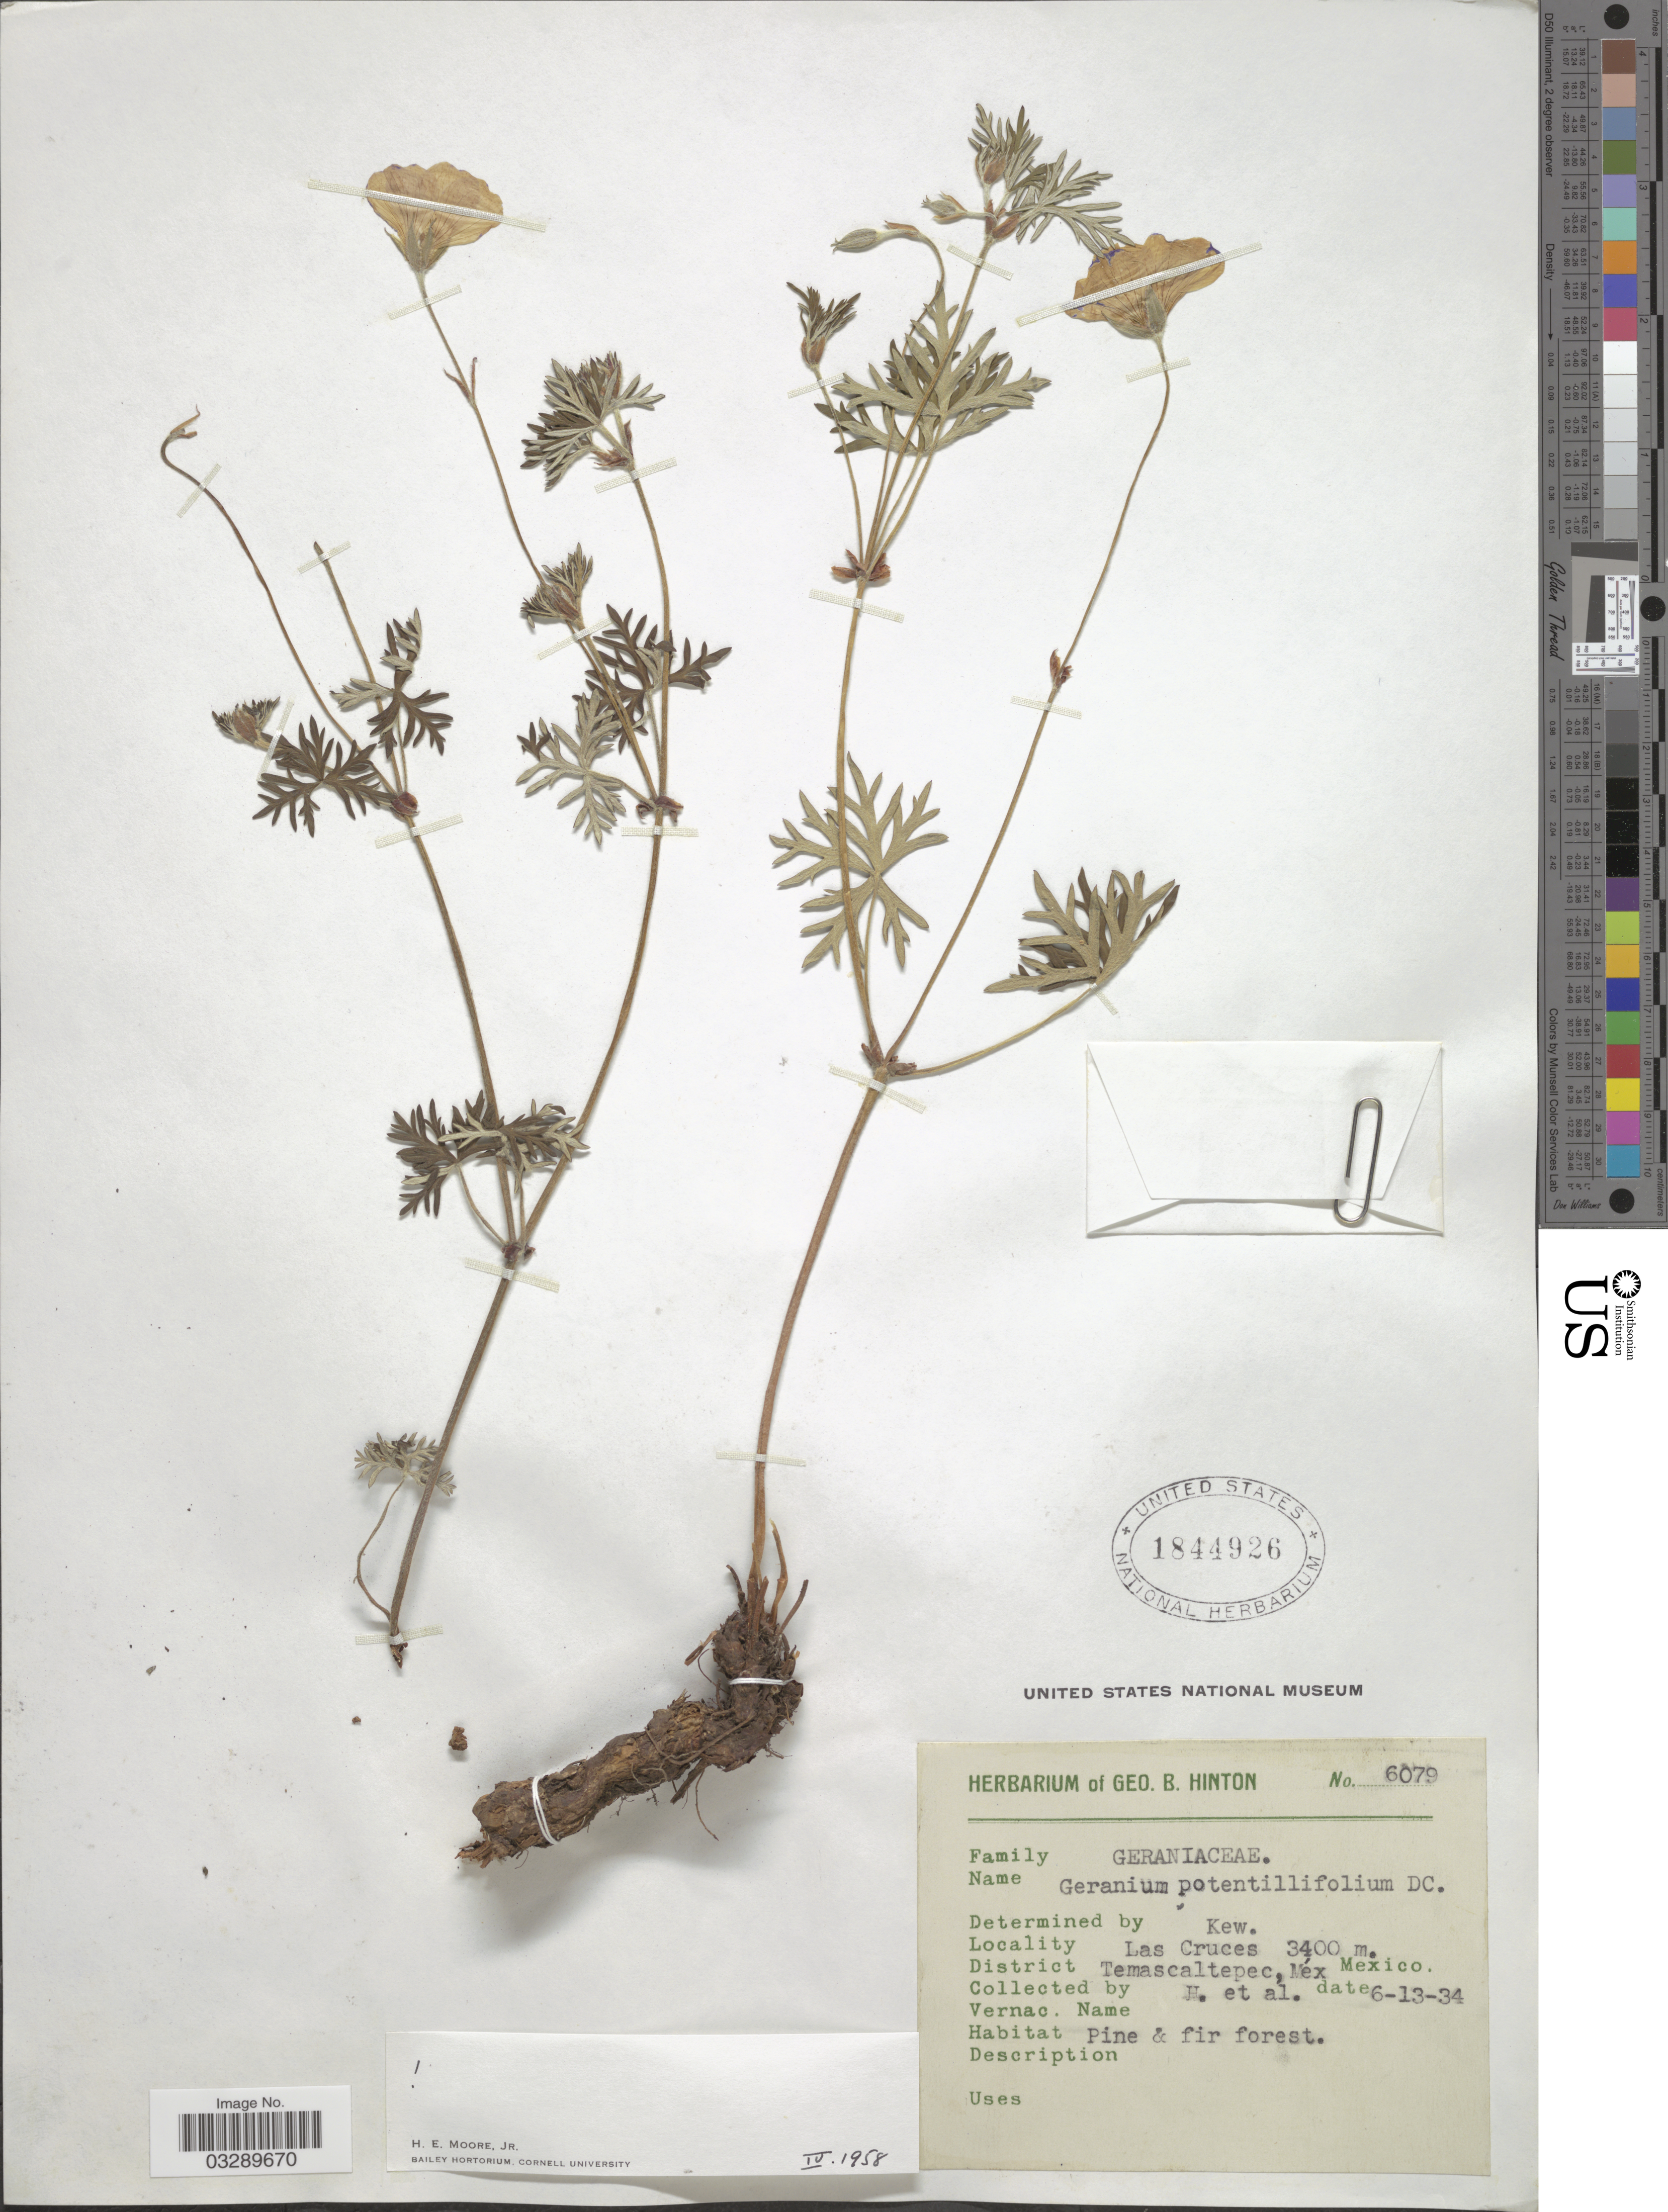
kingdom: Plantae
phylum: Tracheophyta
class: Magnoliopsida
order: Geraniales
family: Geraniaceae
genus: Geranium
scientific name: Geranium pontentillifolium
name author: DC.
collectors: G. B. Hinton & et al.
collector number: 6079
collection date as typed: Transcribed d/m/y: 13/6/34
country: Mexico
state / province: México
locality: Las Cruces, District Temascaltepec.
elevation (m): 3400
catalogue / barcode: US 1844926